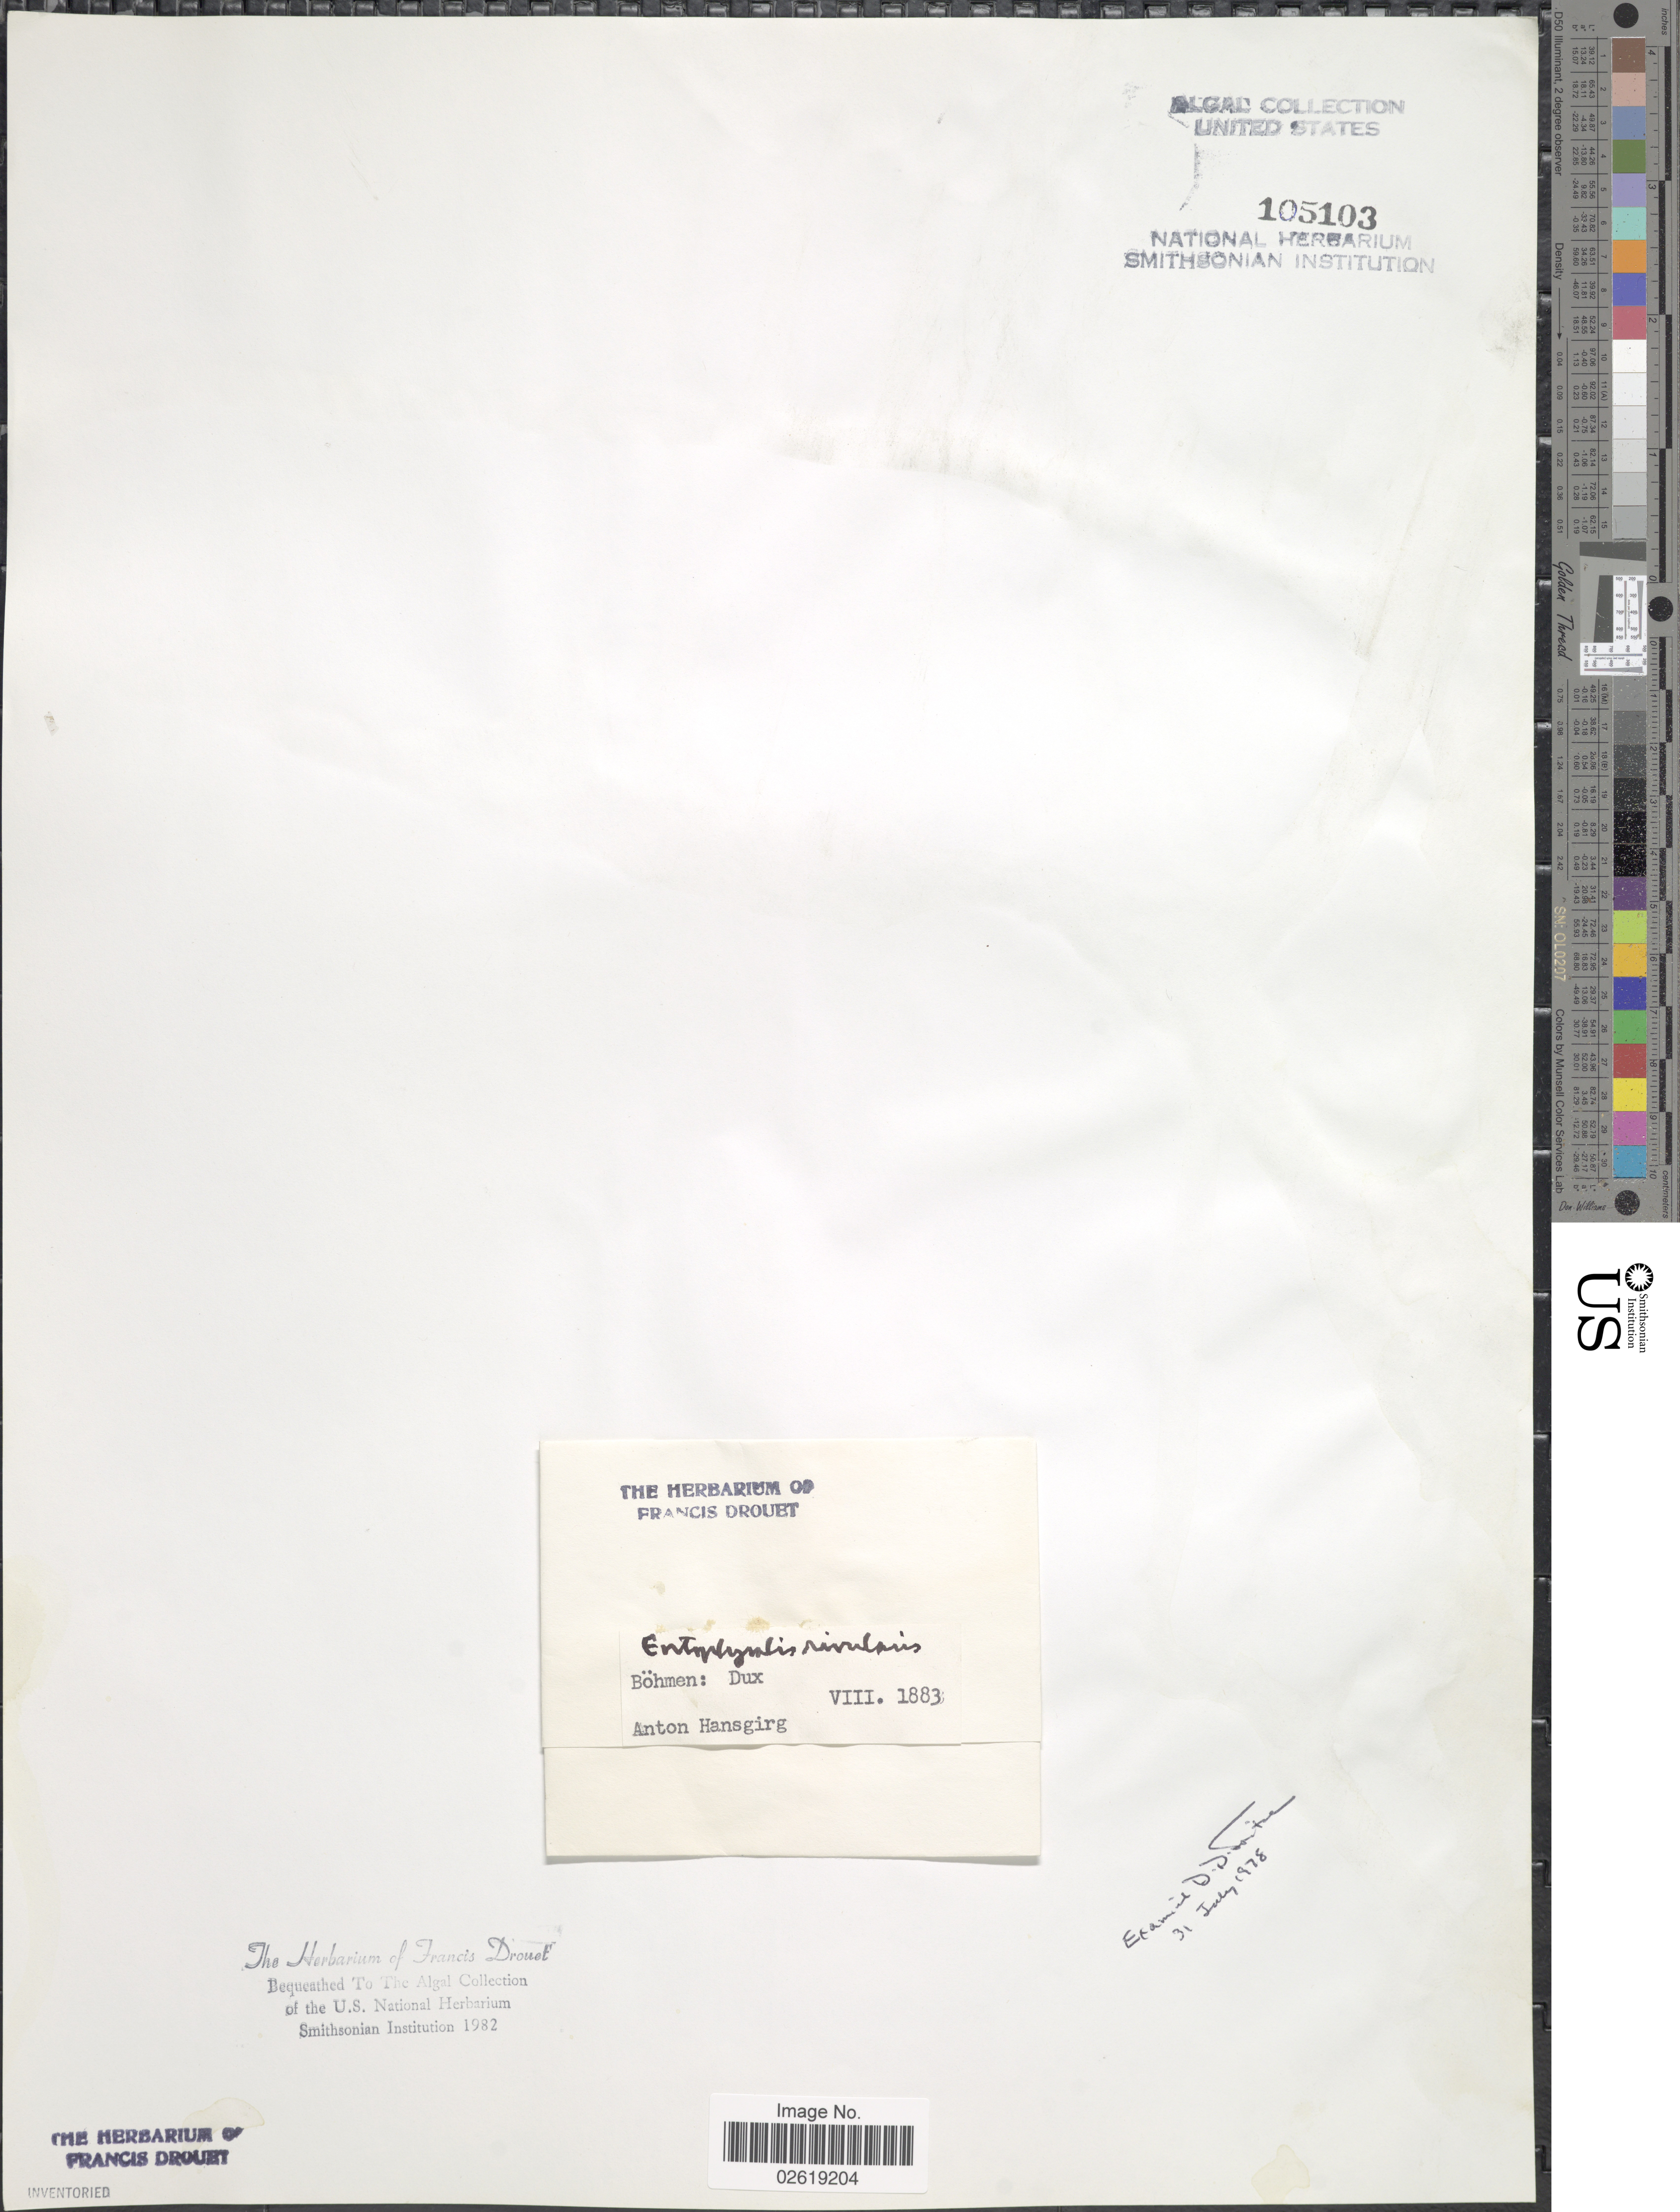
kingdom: Bacteria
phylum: Cyanobacteria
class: Cyanobacteriia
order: Cyanobacteriales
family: Chroococcaceae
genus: Entophysalis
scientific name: Entophysalis rivularis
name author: (Kütz.) F.E. Drouet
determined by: Drouet, F. E.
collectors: A. Hansgirg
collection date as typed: Aug 1883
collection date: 1883-08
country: Czechia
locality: Dux, bohemia (bohmen)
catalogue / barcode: US 105103